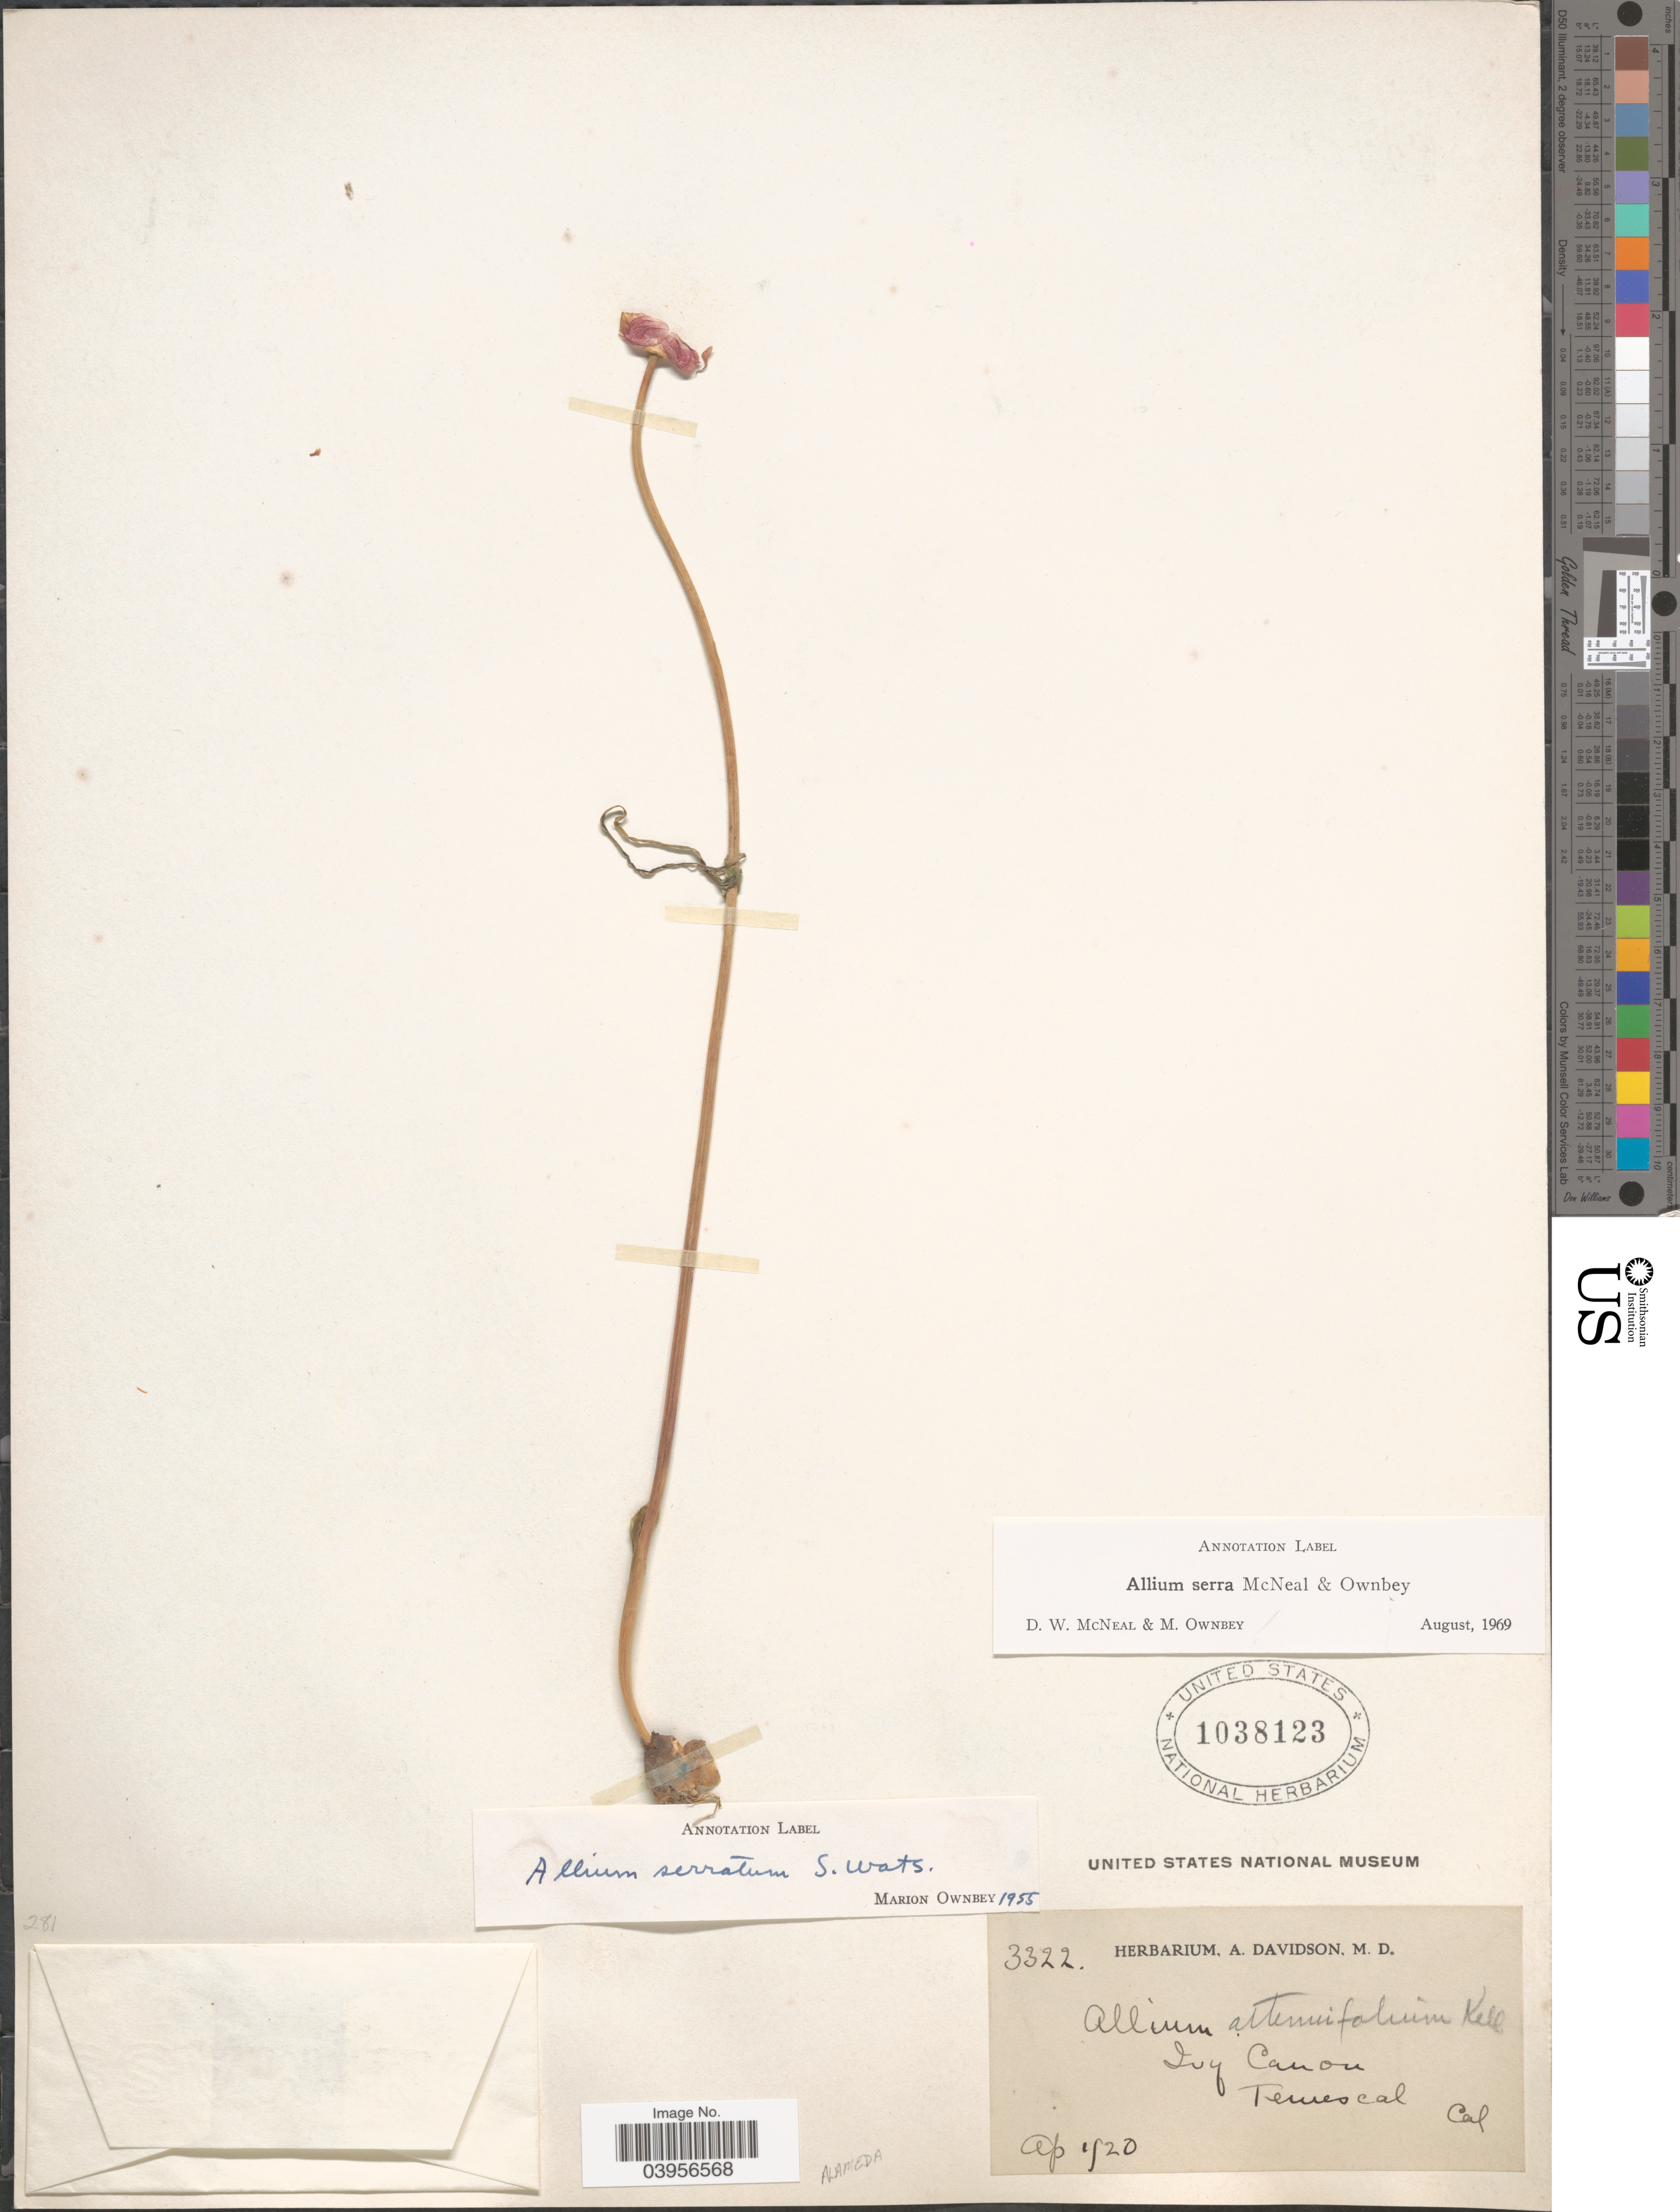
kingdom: Plantae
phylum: Tracheophyta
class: Liliopsida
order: Asparagales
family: Amaryllidaceae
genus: Allium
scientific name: Allium serra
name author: McNeal & Ownbey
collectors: A. Davidson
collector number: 3322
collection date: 1920-04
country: United States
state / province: California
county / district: Alameda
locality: Alameda. Ivy Canon. Temescal.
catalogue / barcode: US 1038123